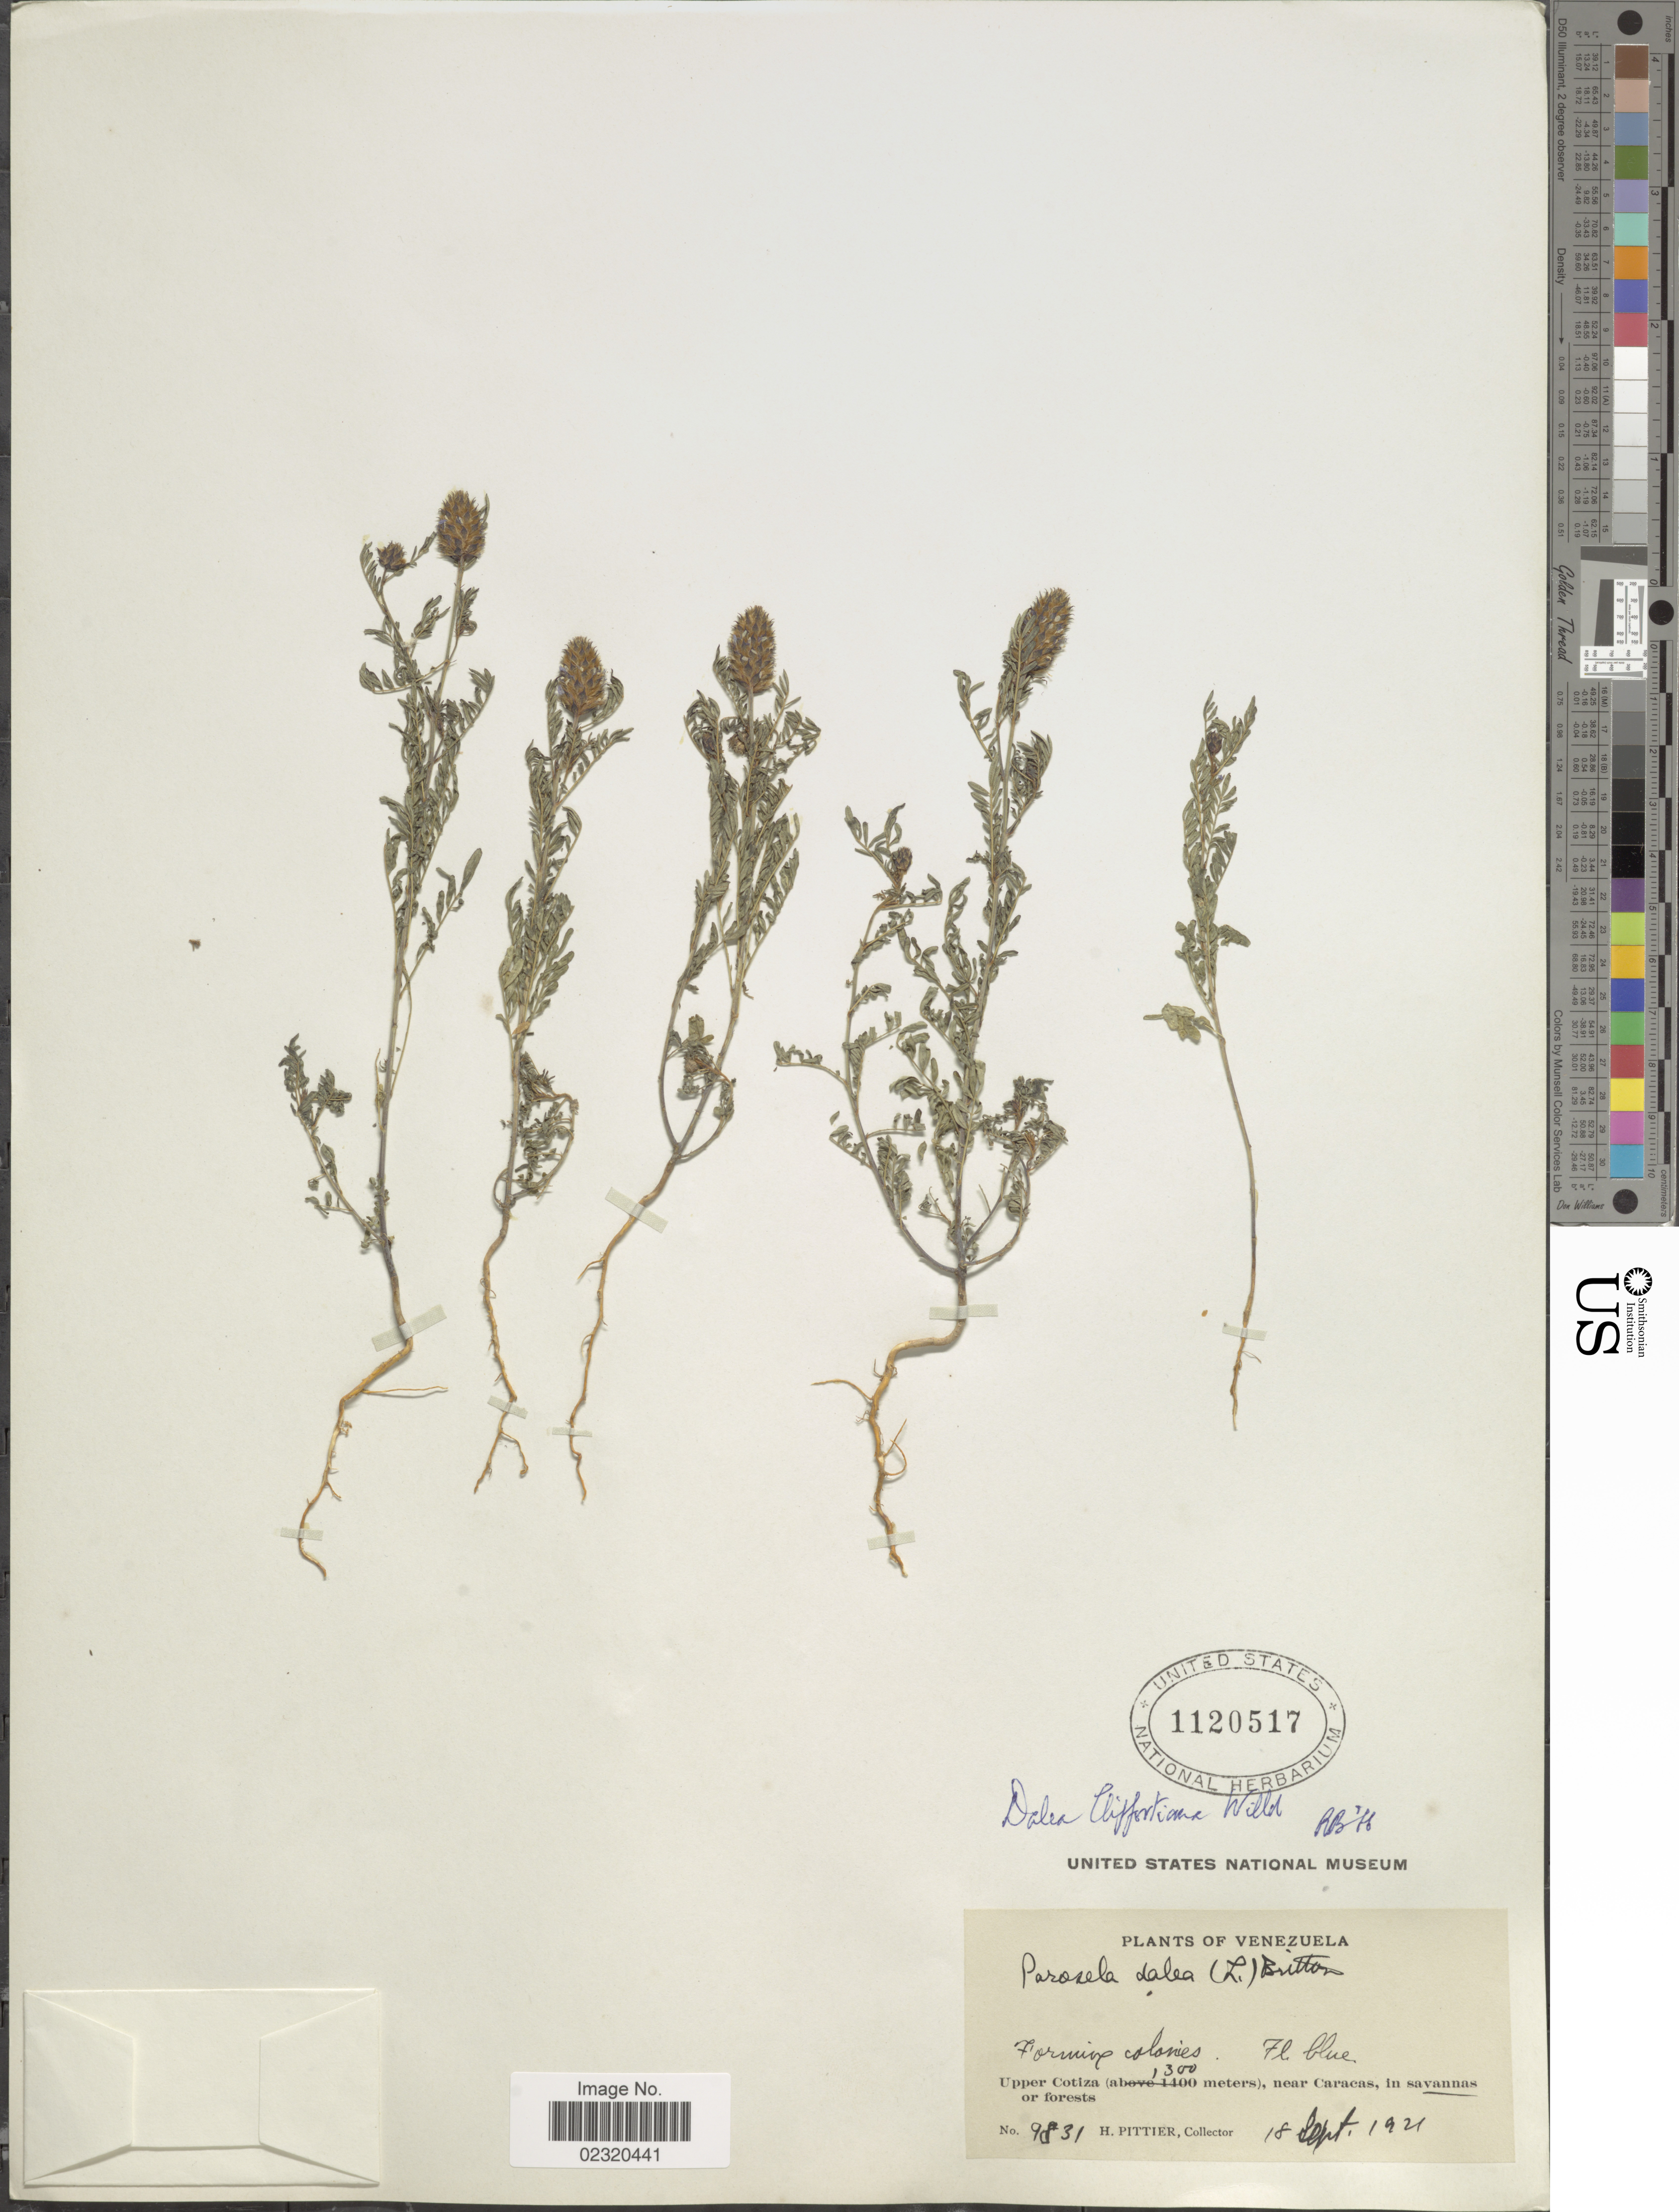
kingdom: Plantae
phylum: Tracheophyta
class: Magnoliopsida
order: Fabales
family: Fabaceae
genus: Dalea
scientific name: Dalea cliffortiana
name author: Willd.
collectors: H. F. Pittier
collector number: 9831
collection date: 1921-09-14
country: Venezuela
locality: Upper Cotiza, near Caracas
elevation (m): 1300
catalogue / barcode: US 1120517